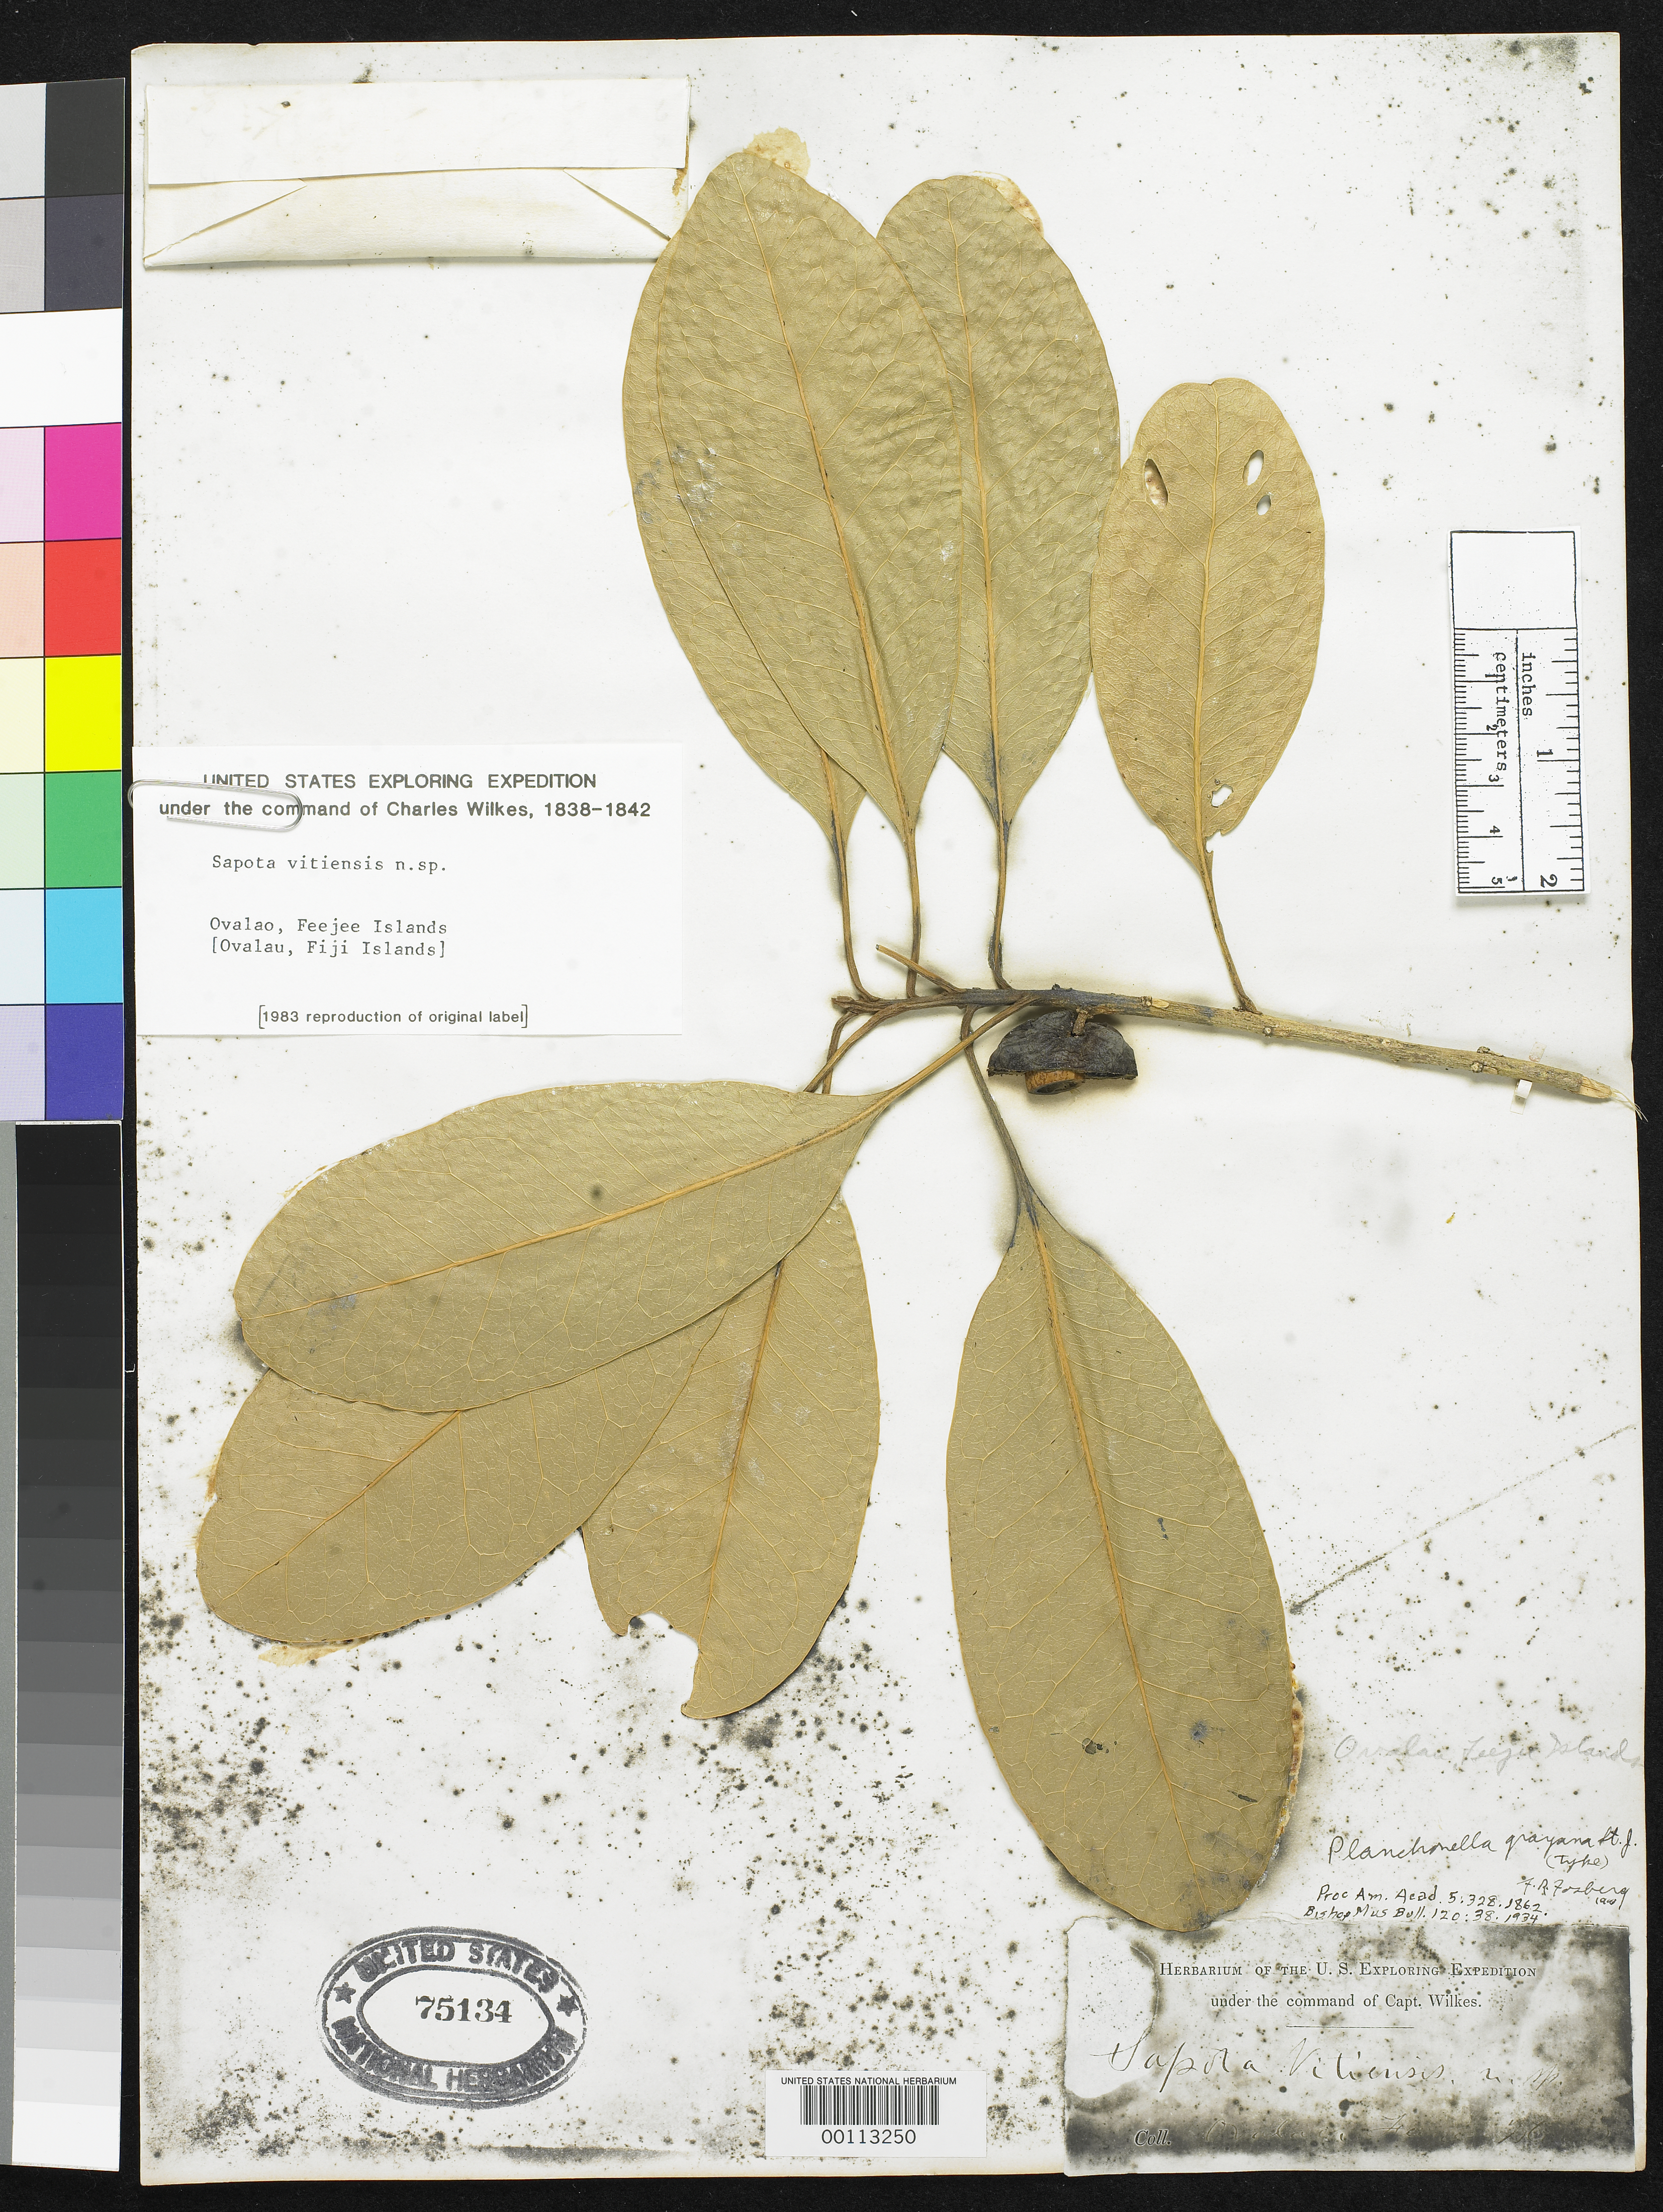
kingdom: Plantae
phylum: Tracheophyta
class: Magnoliopsida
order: Ericales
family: Sapotaceae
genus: Sapota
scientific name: Sapota vitiensis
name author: A. Gray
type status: Type Collection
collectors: Wilkes Explor. Exped.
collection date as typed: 1832 to -- --- 1842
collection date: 1832/1842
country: Fiji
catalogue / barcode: US 75134